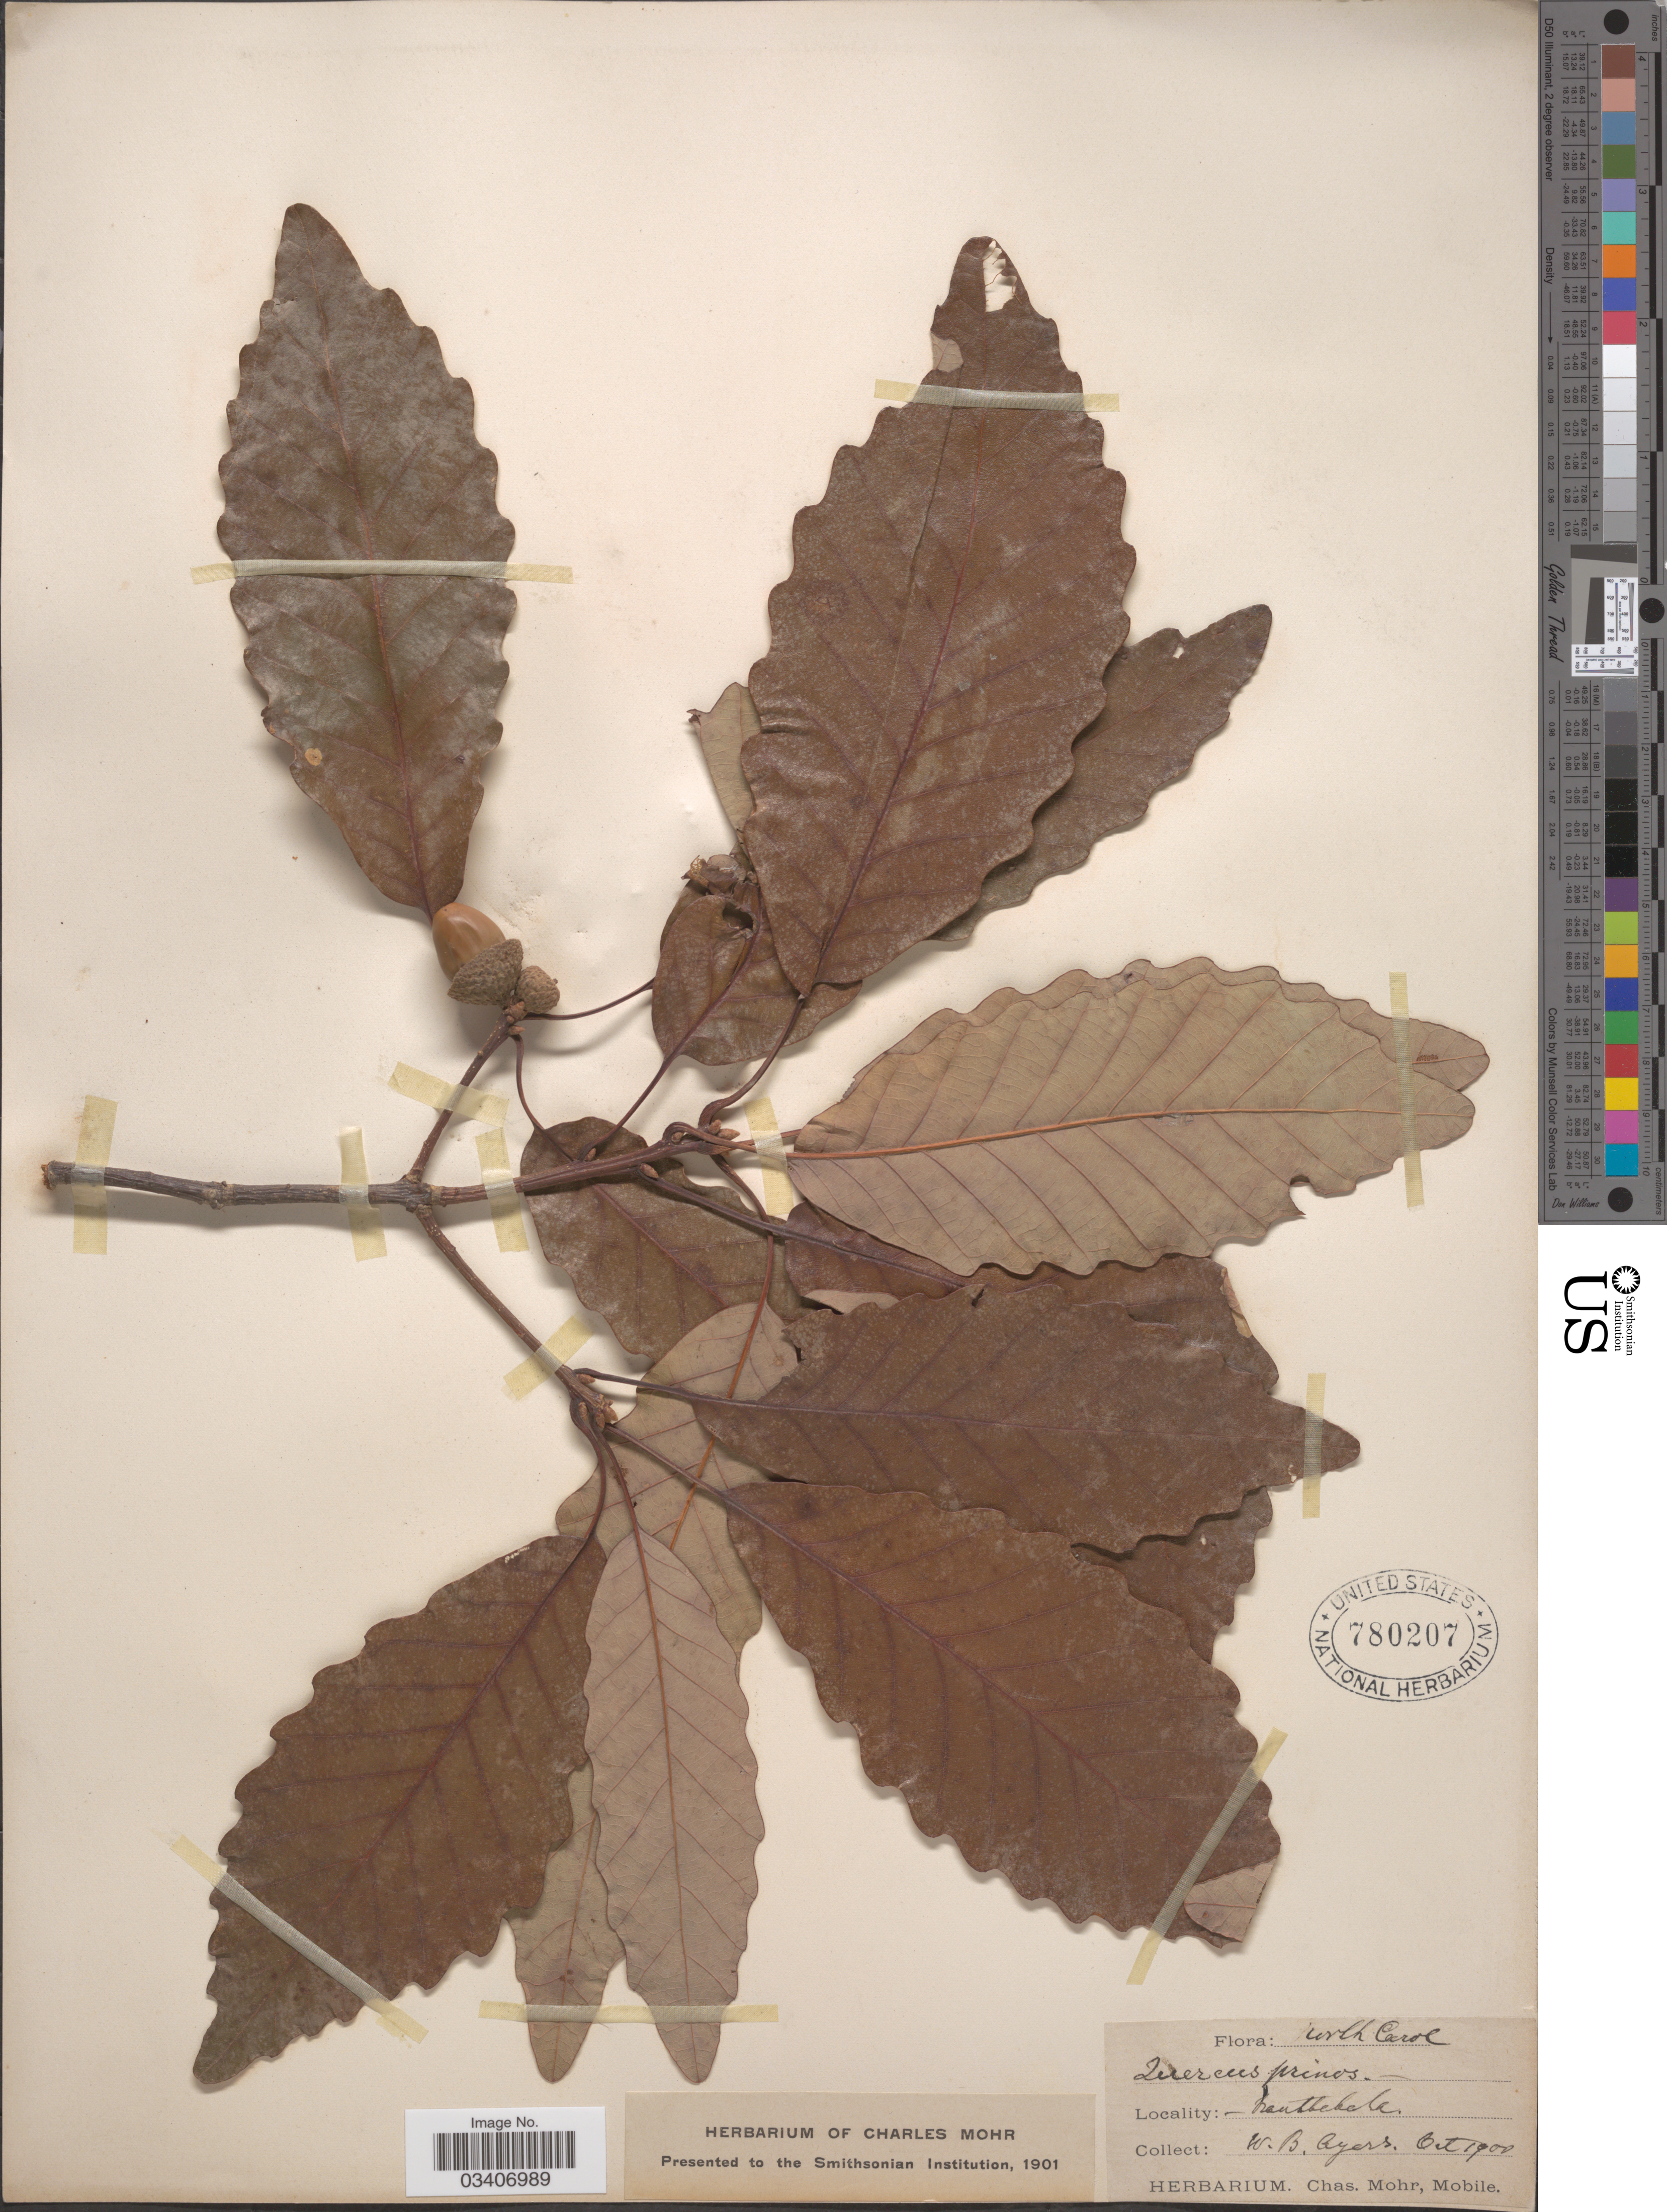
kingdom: Plantae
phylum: Tracheophyta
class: Magnoliopsida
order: Fagales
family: Fagaceae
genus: Quercus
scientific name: Quercus montana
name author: Willd.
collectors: W. Ayers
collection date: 1900-10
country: United States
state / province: North Carolina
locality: Nanthahala.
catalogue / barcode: US 780207